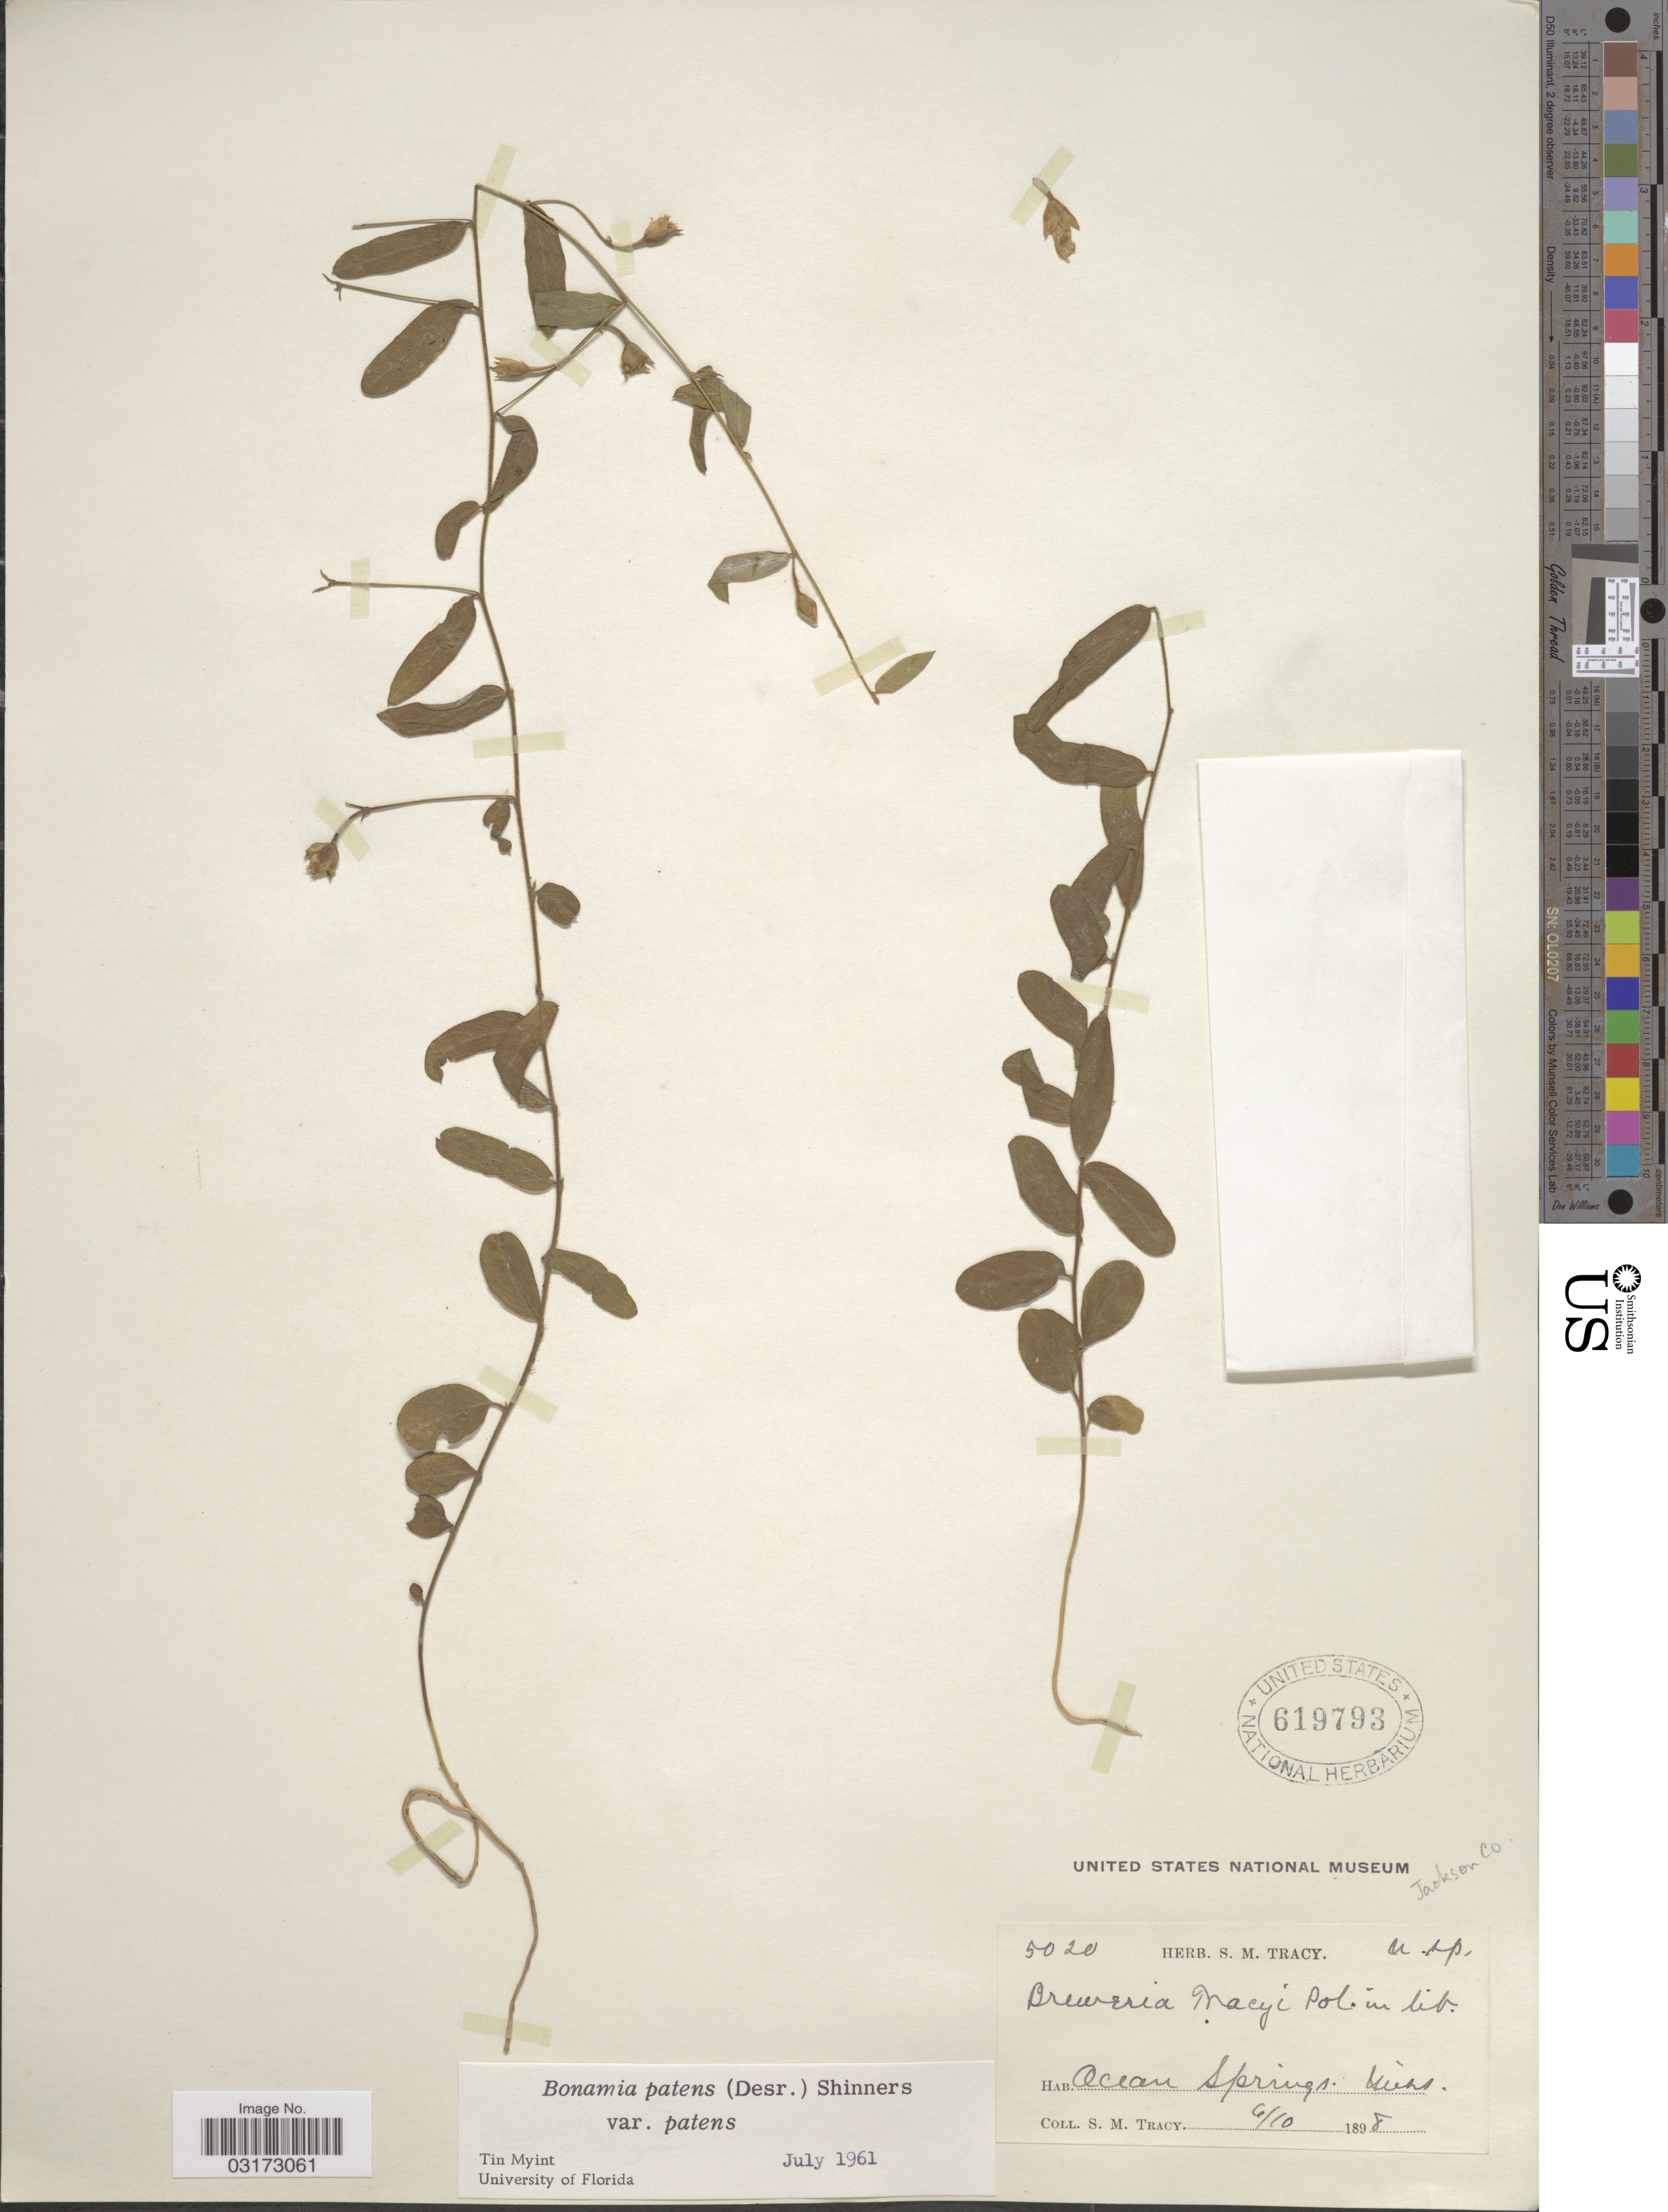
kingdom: Plantae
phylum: Tracheophyta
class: Magnoliopsida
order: Solanales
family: Convolvulaceae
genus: Stylisma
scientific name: Stylisma patens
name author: (Desr.) Myint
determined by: Strong, Mark T., (BOT), Smithsonian Institution - National Museum of Natural History (UNITED STATES)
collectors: S. M. Tracy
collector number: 5020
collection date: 1898-06-10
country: United States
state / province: Mississippi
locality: Ocean Springs, Jackson Co.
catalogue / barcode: US 619793